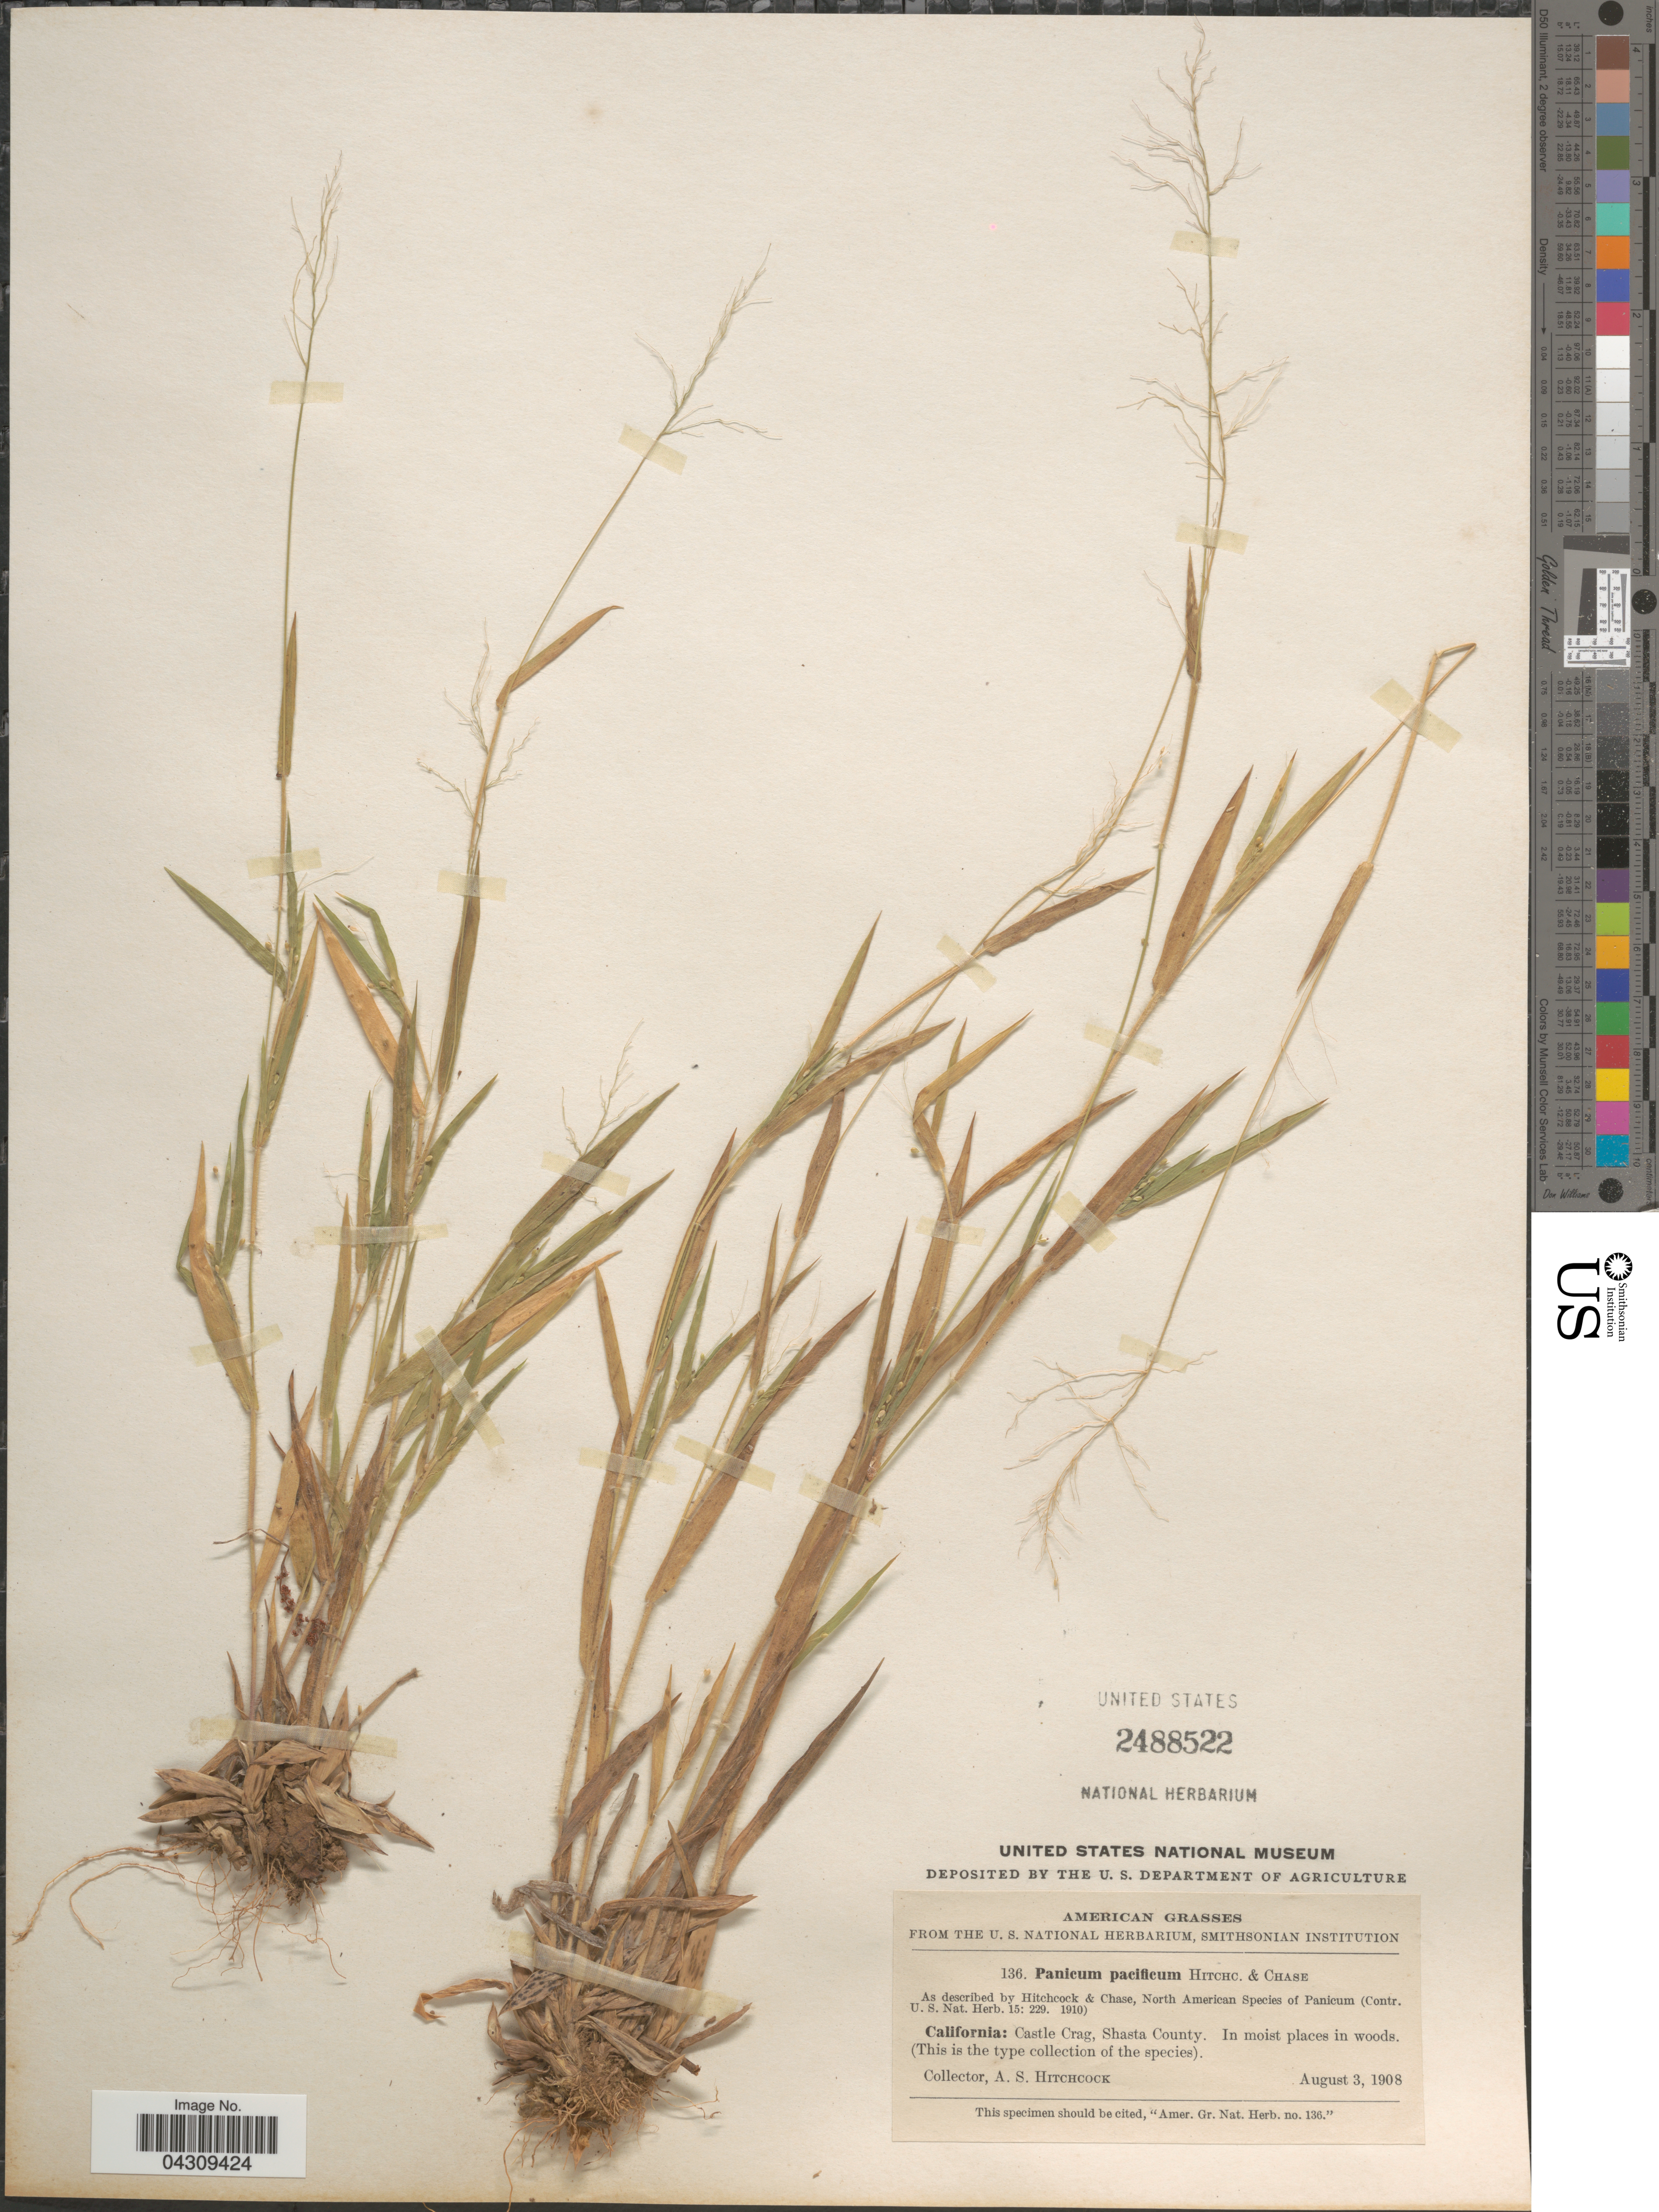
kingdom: Plantae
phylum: Tracheophyta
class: Liliopsida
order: Poales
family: Poaceae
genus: Dichanthelium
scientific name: Dichanthelium acuminatum var. acuminatum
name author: (Sw.) Gould & C.A. Clark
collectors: A. S. Hitchcock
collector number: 136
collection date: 1908-08-03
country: United States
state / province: California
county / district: Shasta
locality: Castle Crag, Shasta County. In moist places in woods.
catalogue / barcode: US 2488522